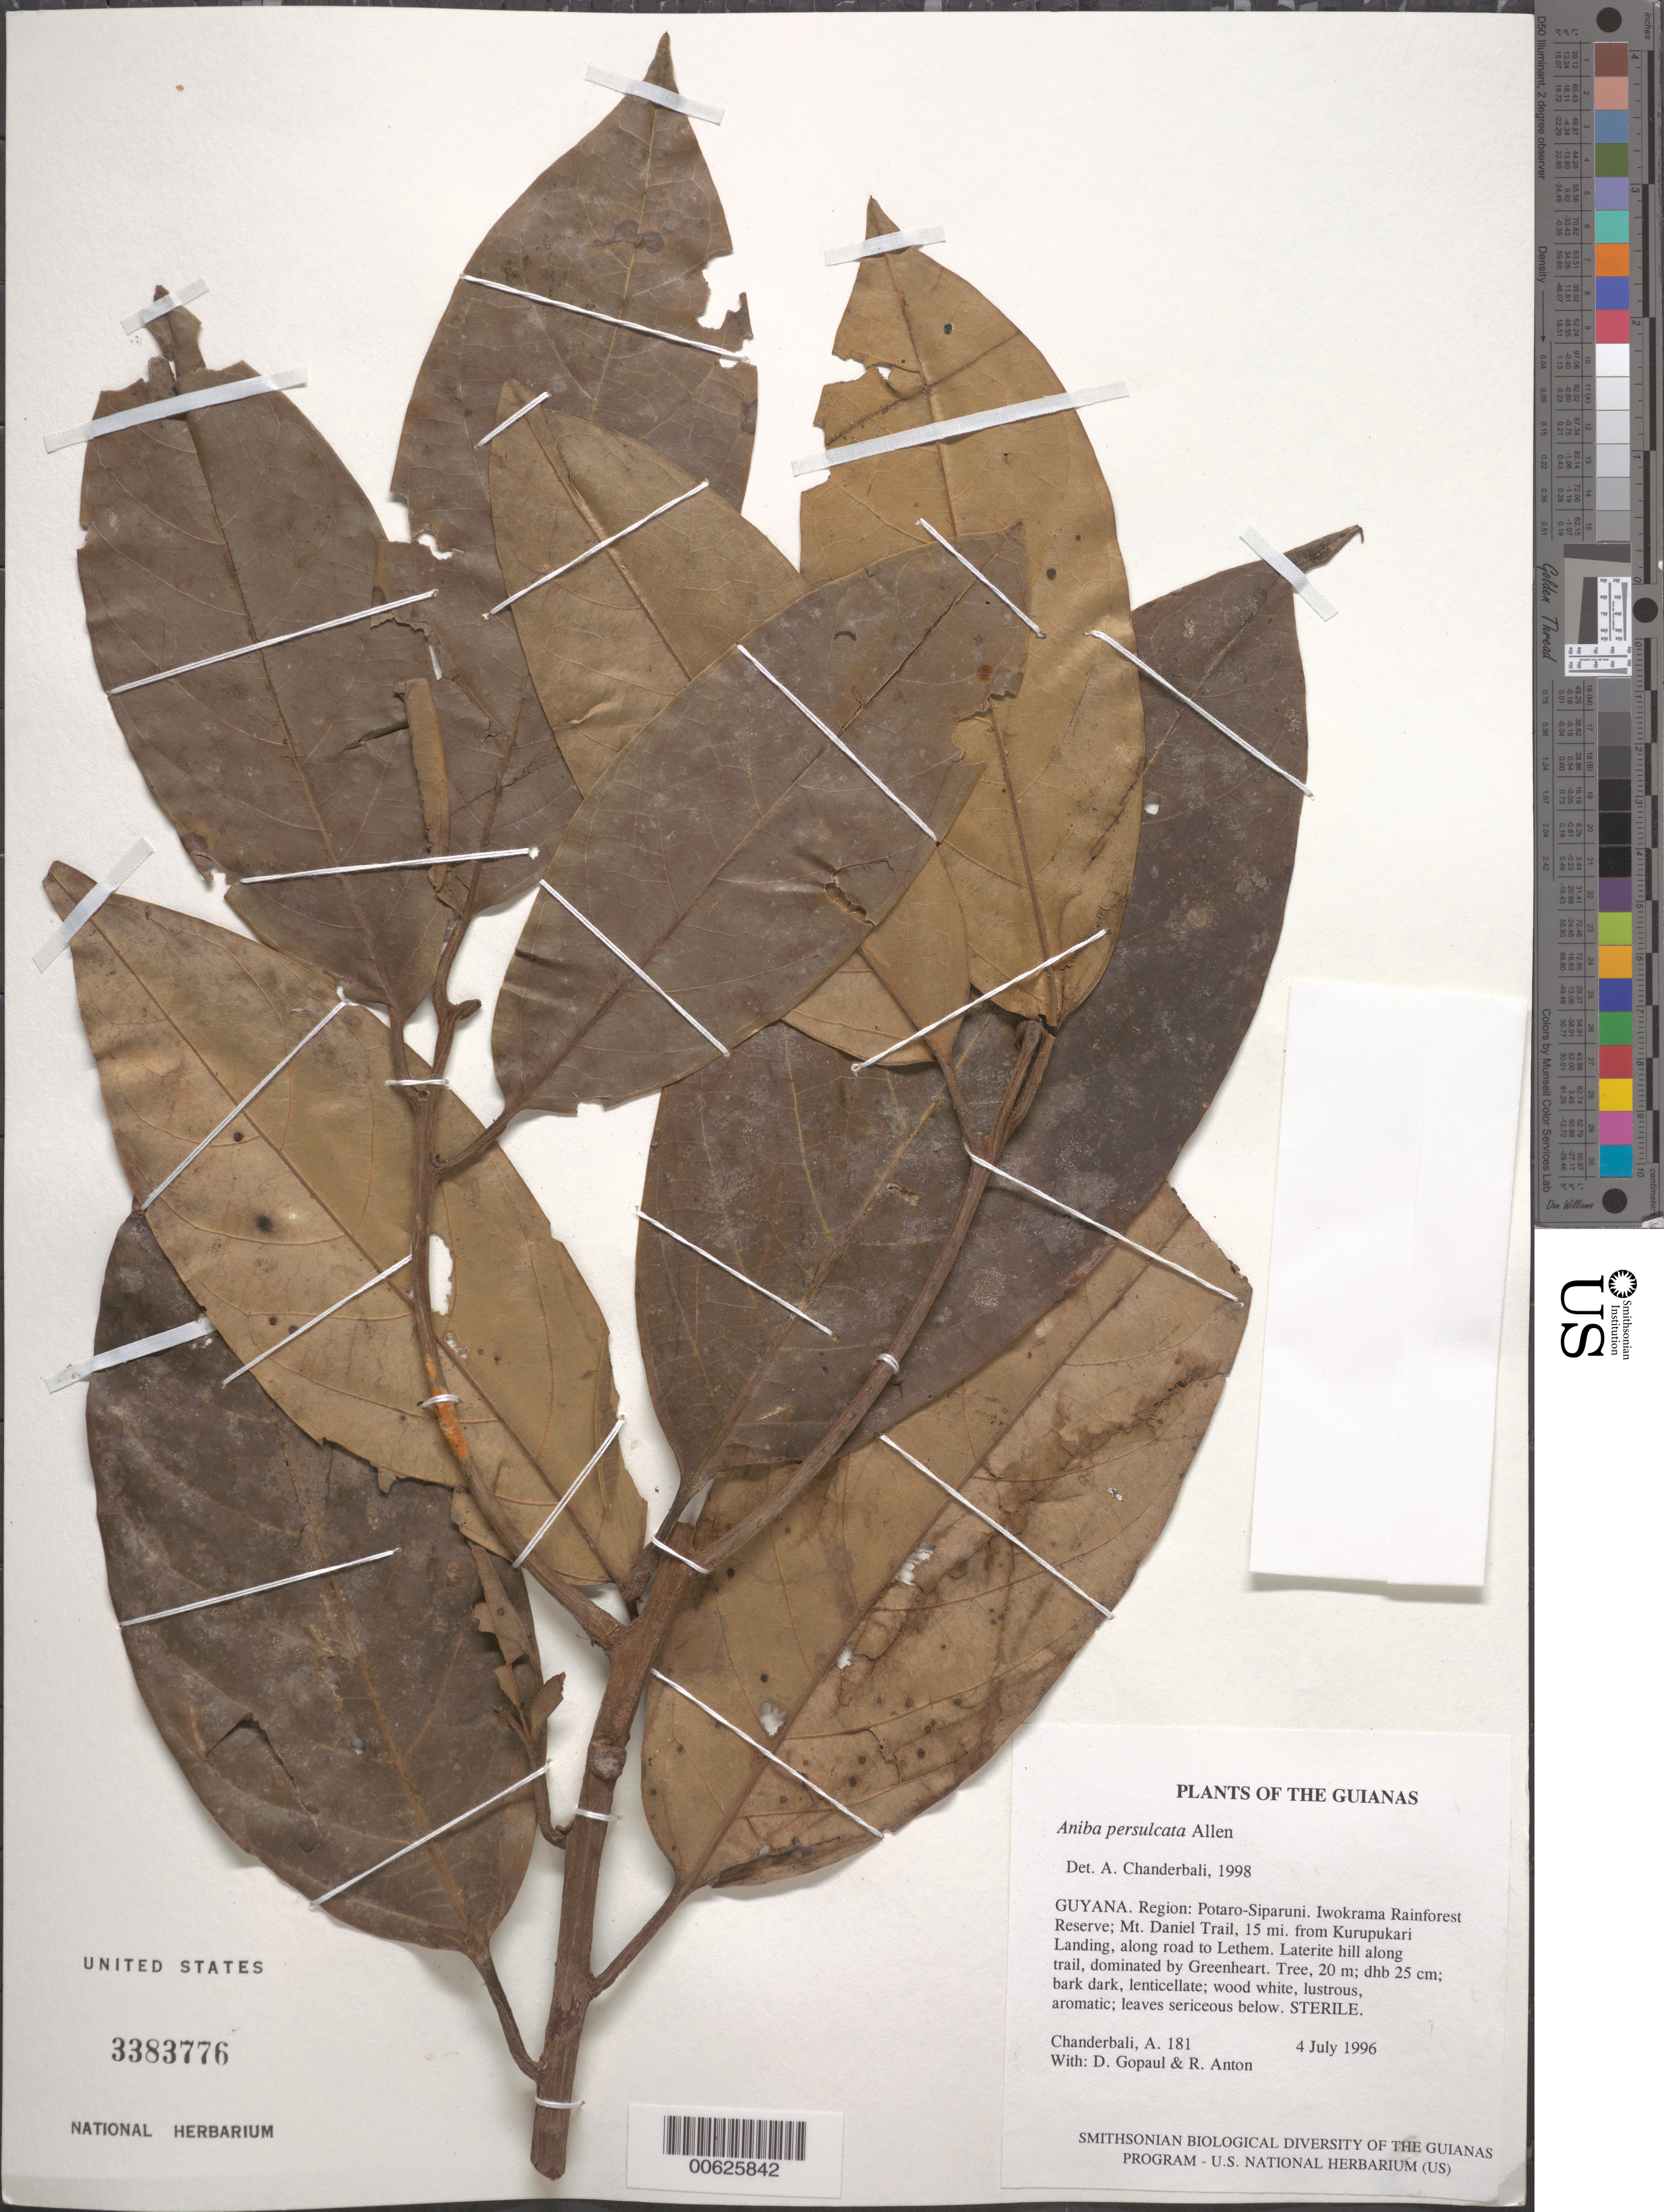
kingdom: Plantae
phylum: Tracheophyta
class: Magnoliopsida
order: Laurales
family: Lauraceae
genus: Ocotea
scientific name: Ocotea persulcata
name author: C.K. Allen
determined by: Chanderbali, Andre Shashi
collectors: A. S. Chanderbali, D. Gopaul & R. Anton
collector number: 181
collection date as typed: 4 July 1996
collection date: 1996-07-04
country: Guyana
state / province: Potaro-Siparuni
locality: Iwokrama Rainforest Reserve; Mt. Daniel Trail, 15 mi. from Kurupukari Landing, along road to Lethem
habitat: Laterite hill along trail, dominated by Greenheart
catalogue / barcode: US 3383776